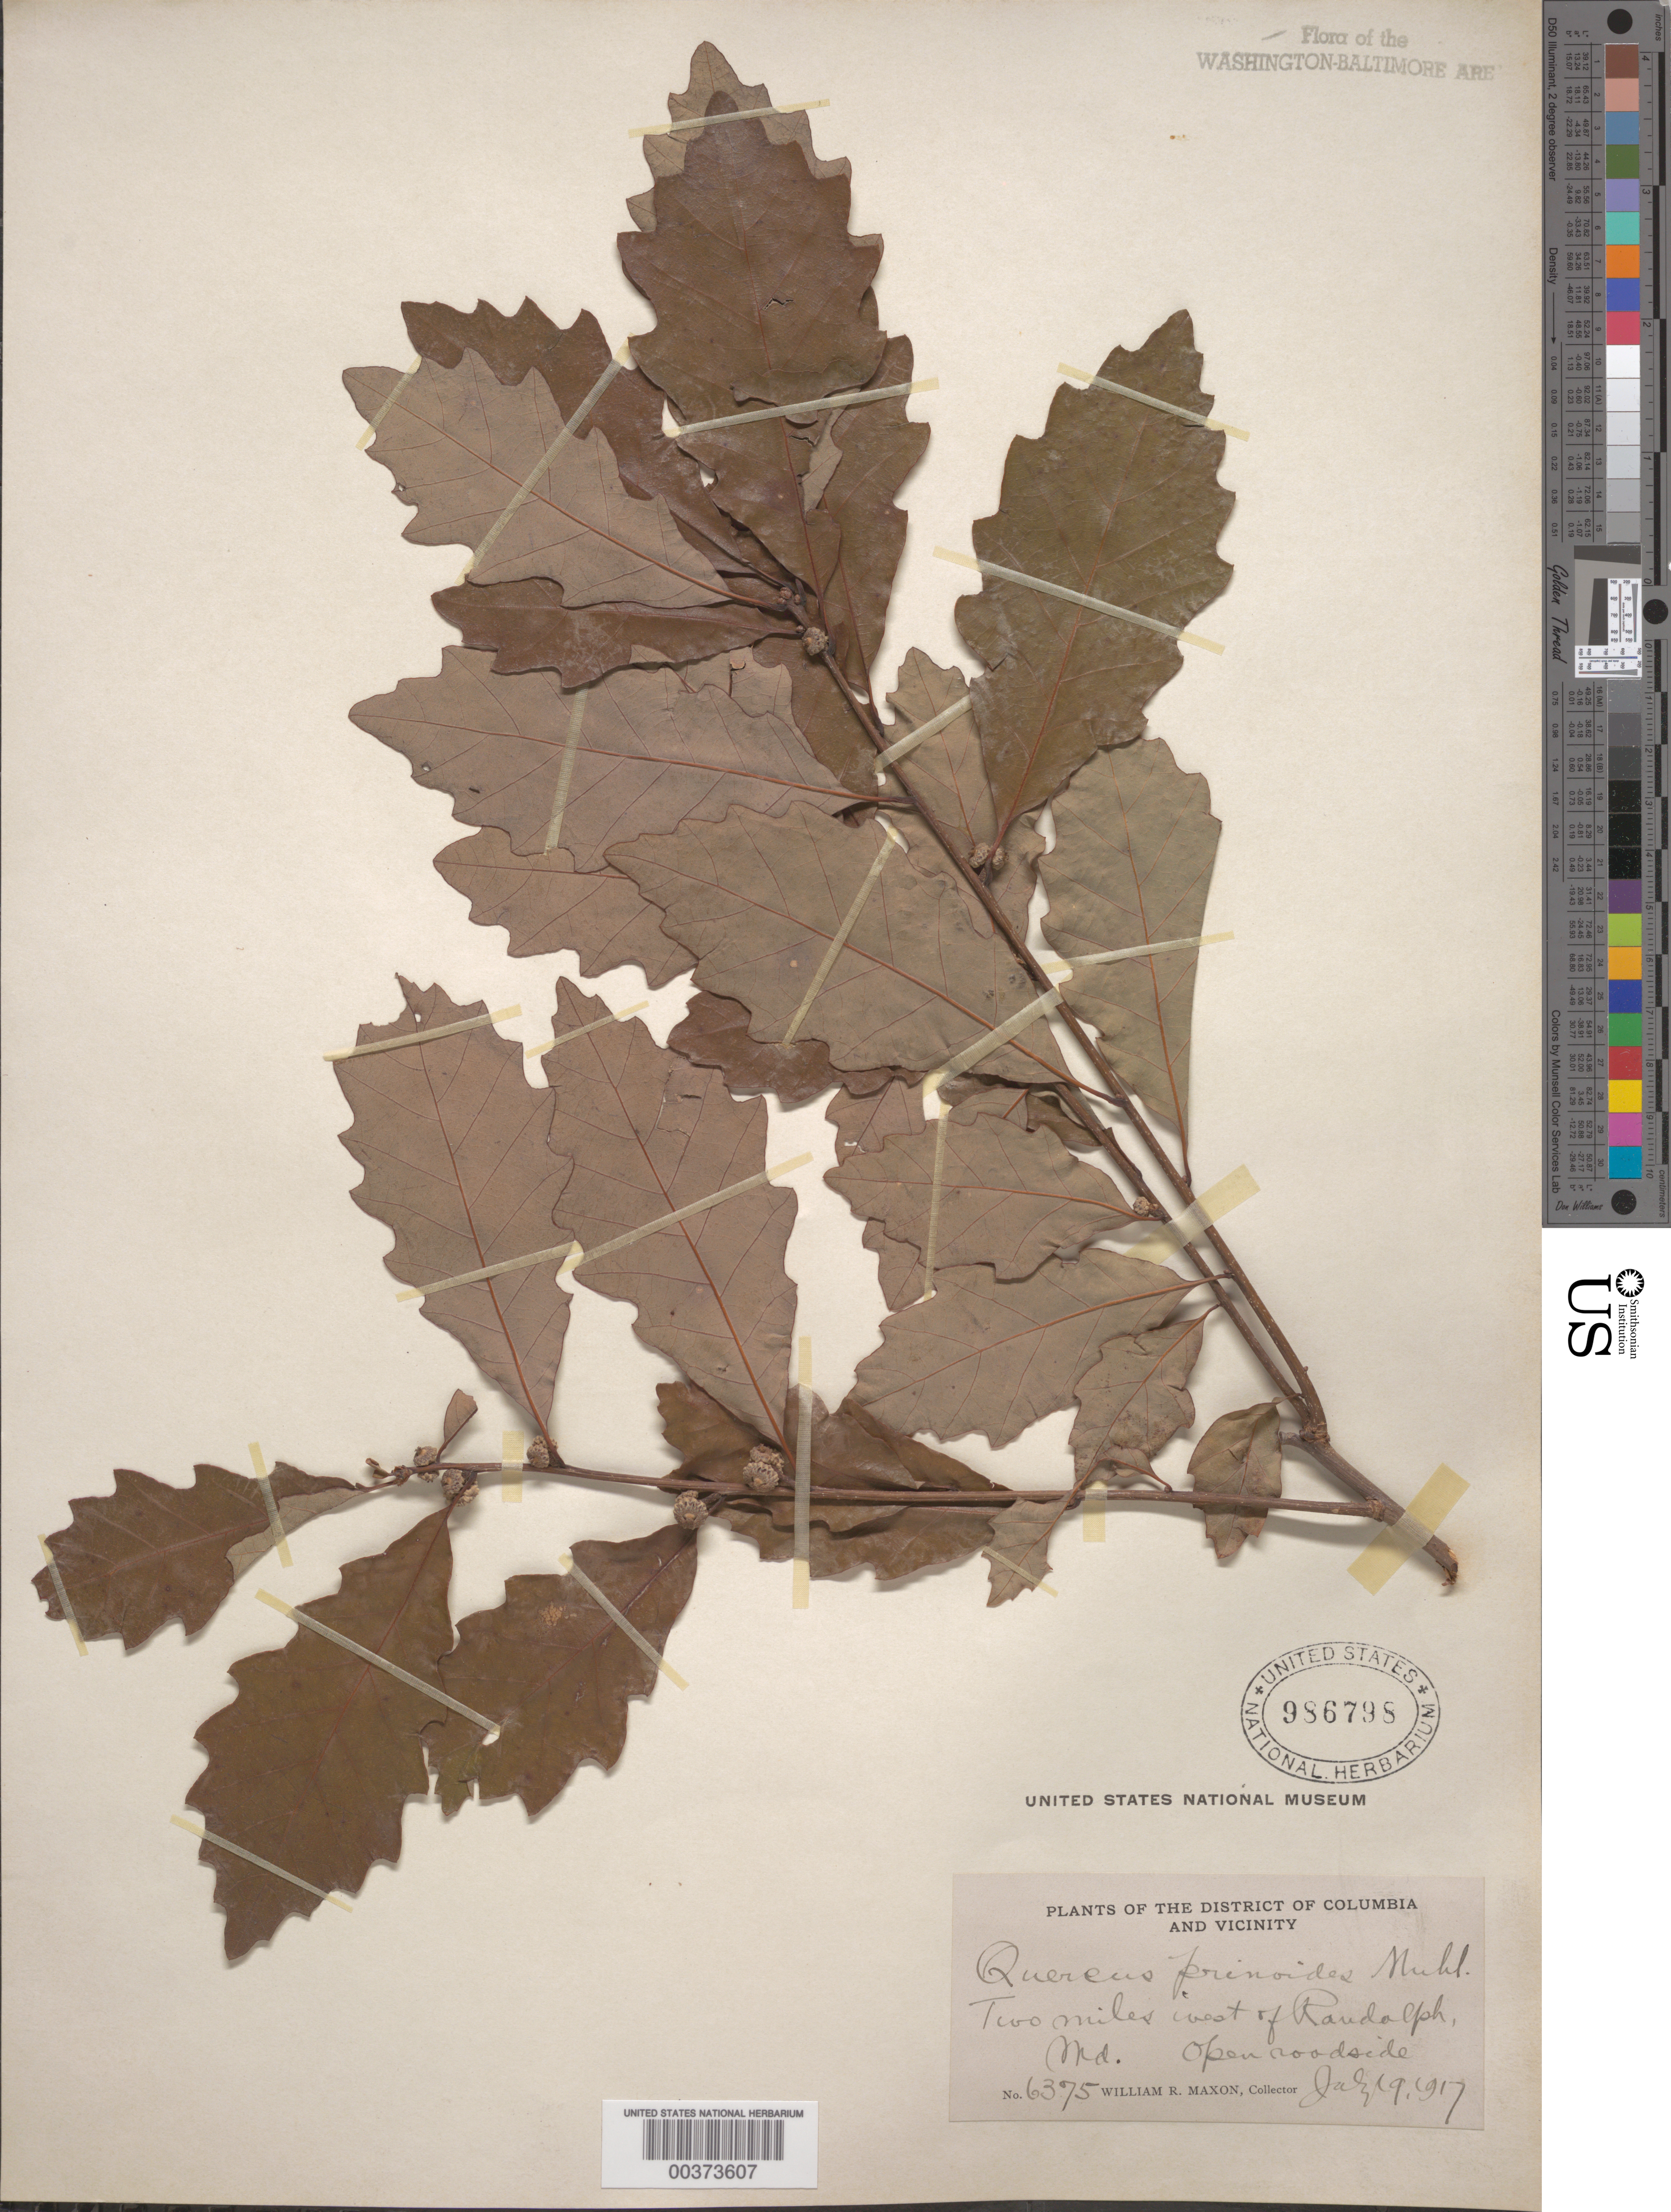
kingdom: Plantae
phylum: Tracheophyta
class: Magnoliopsida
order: Fagales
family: Fagaceae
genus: Quercus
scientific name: Quercus prinoides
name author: Willd.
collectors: W. R. Maxon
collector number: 6375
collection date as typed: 09 Jul 1917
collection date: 1917-07-09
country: United States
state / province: Maryland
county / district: Montgomery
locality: West of Randolph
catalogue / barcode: US 986798